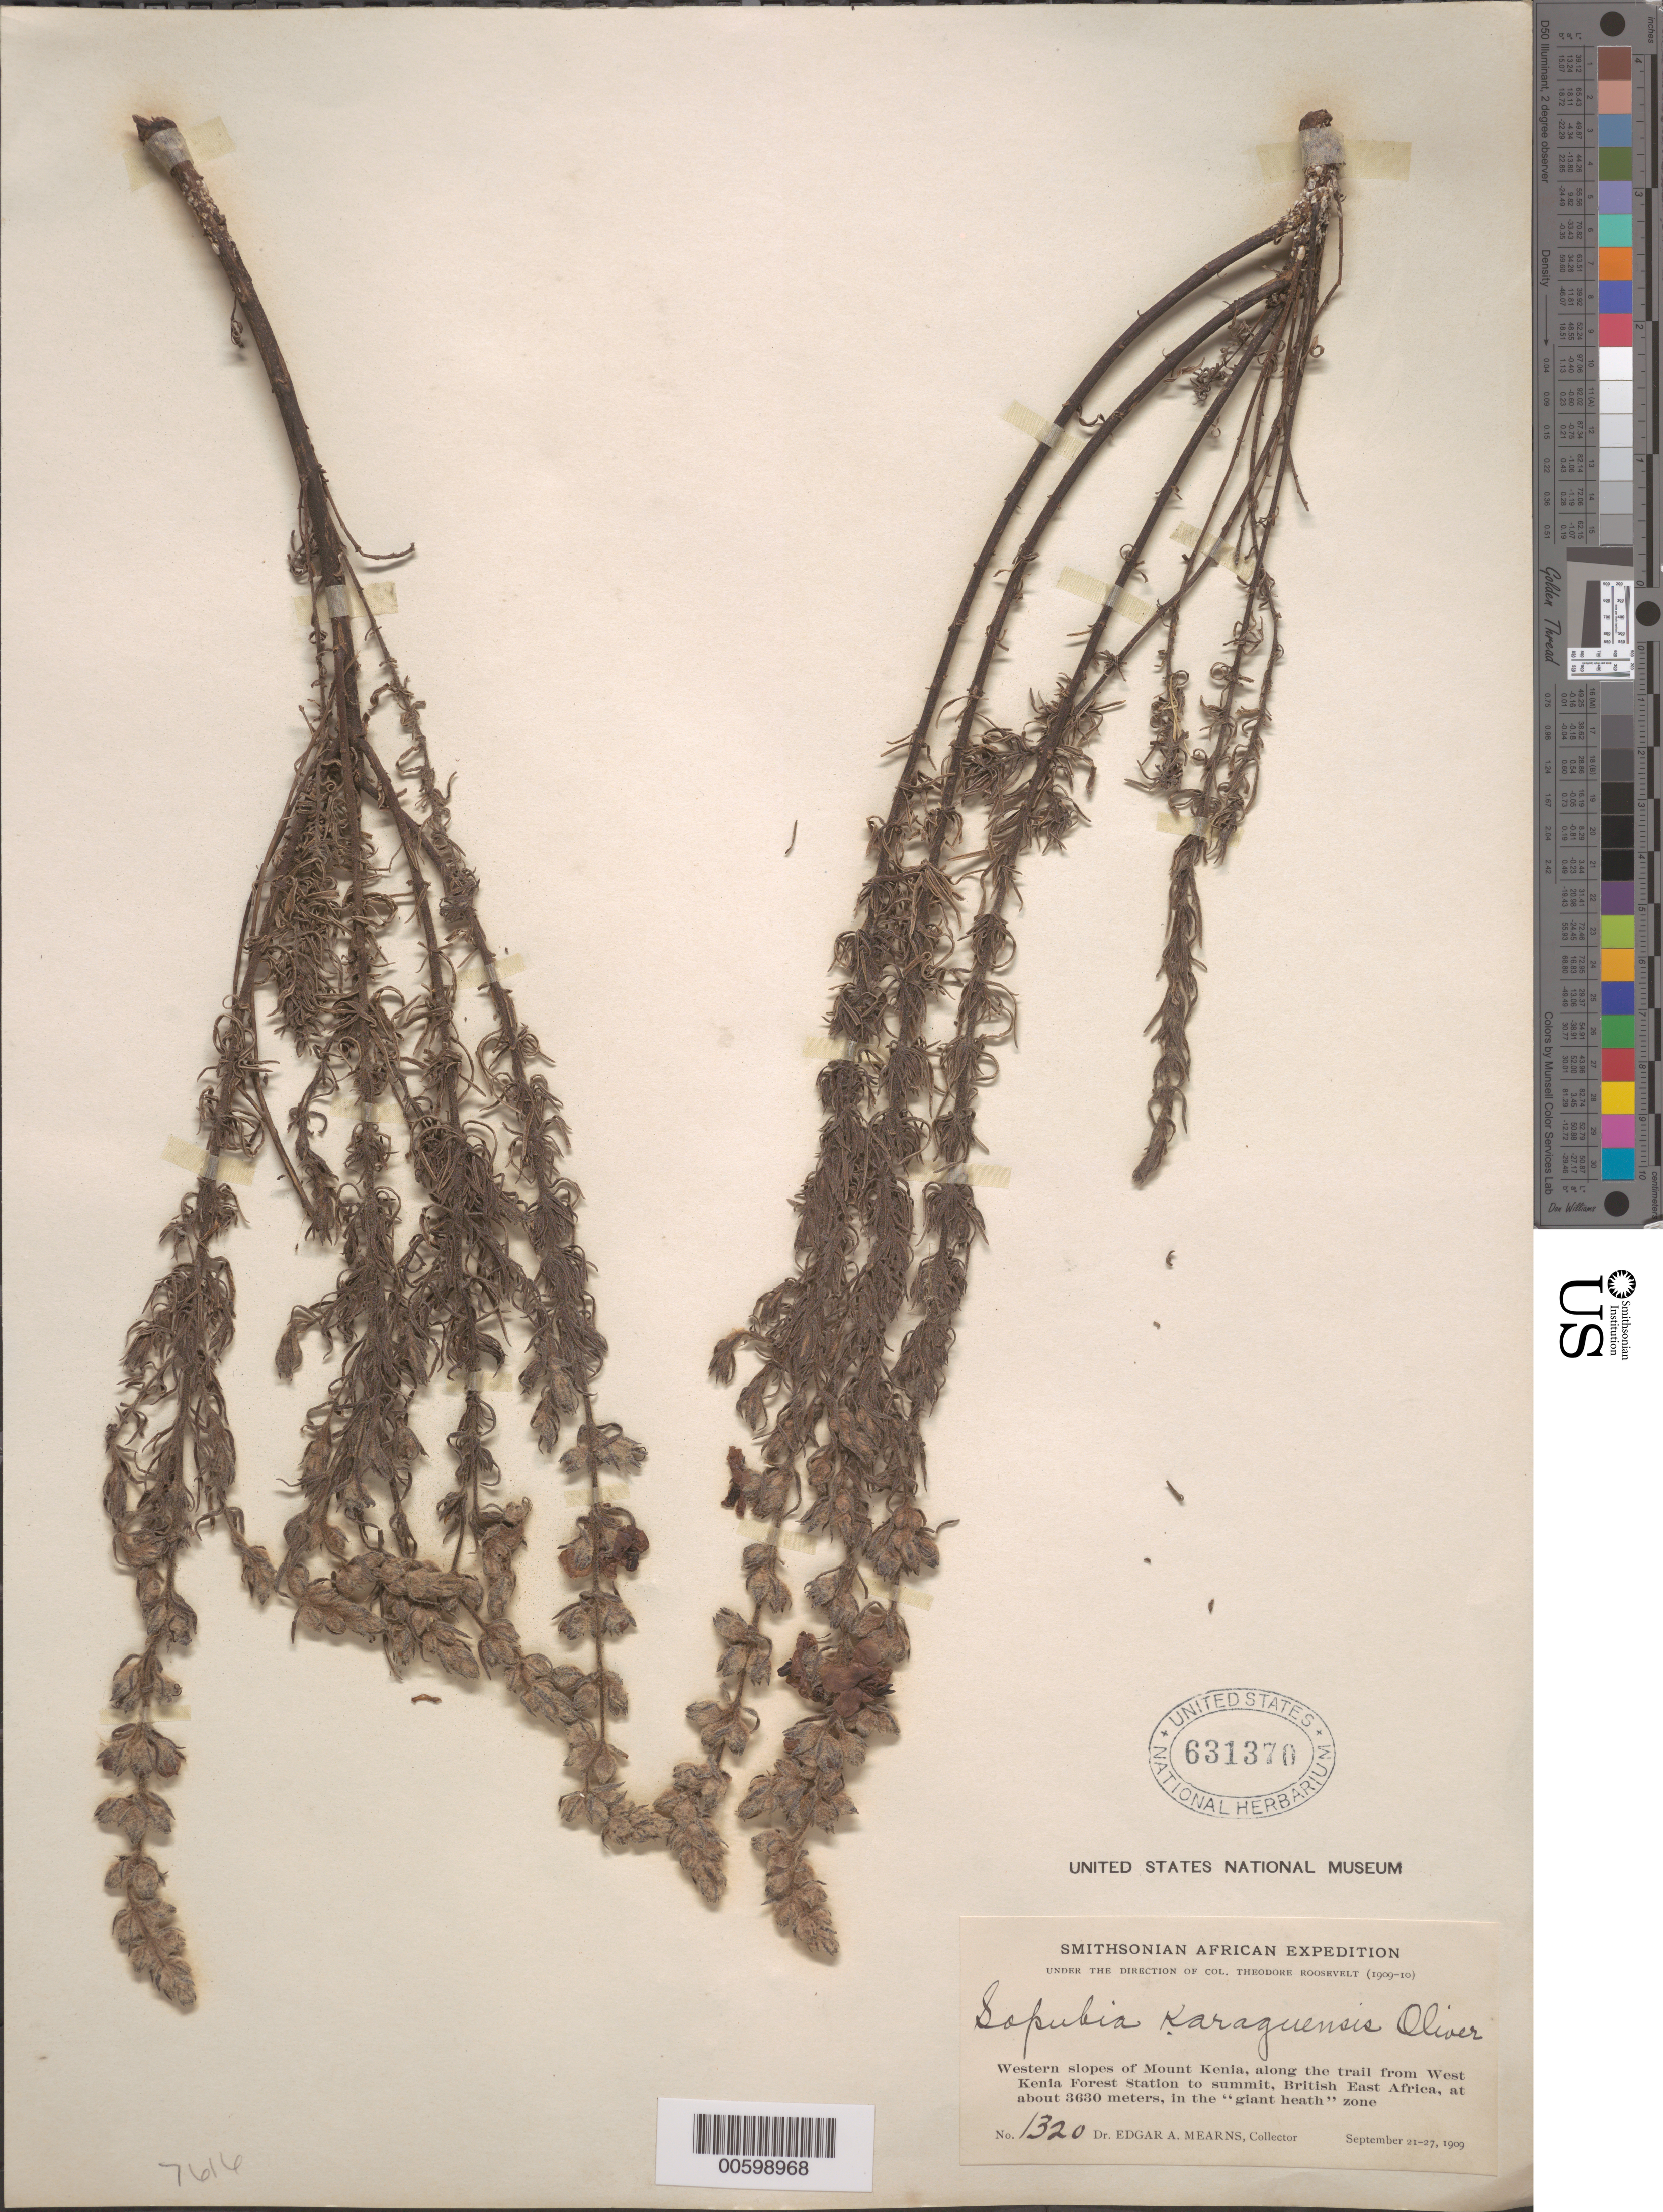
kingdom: Plantae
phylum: Tracheophyta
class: Magnoliopsida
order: Lamiales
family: Orobanchaceae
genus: Sopubia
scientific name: Sopubia karaguensis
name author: Oliv.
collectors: E. A. Mearns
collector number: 1320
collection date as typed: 21 Sep 1909 to 27 Sep 1909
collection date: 1909-09-21/1909-09-27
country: Kenya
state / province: Nyeri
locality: Western slopes of Mount Kenya, along the trail from West Kenya Forest Station to summit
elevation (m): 3630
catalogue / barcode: US 631370